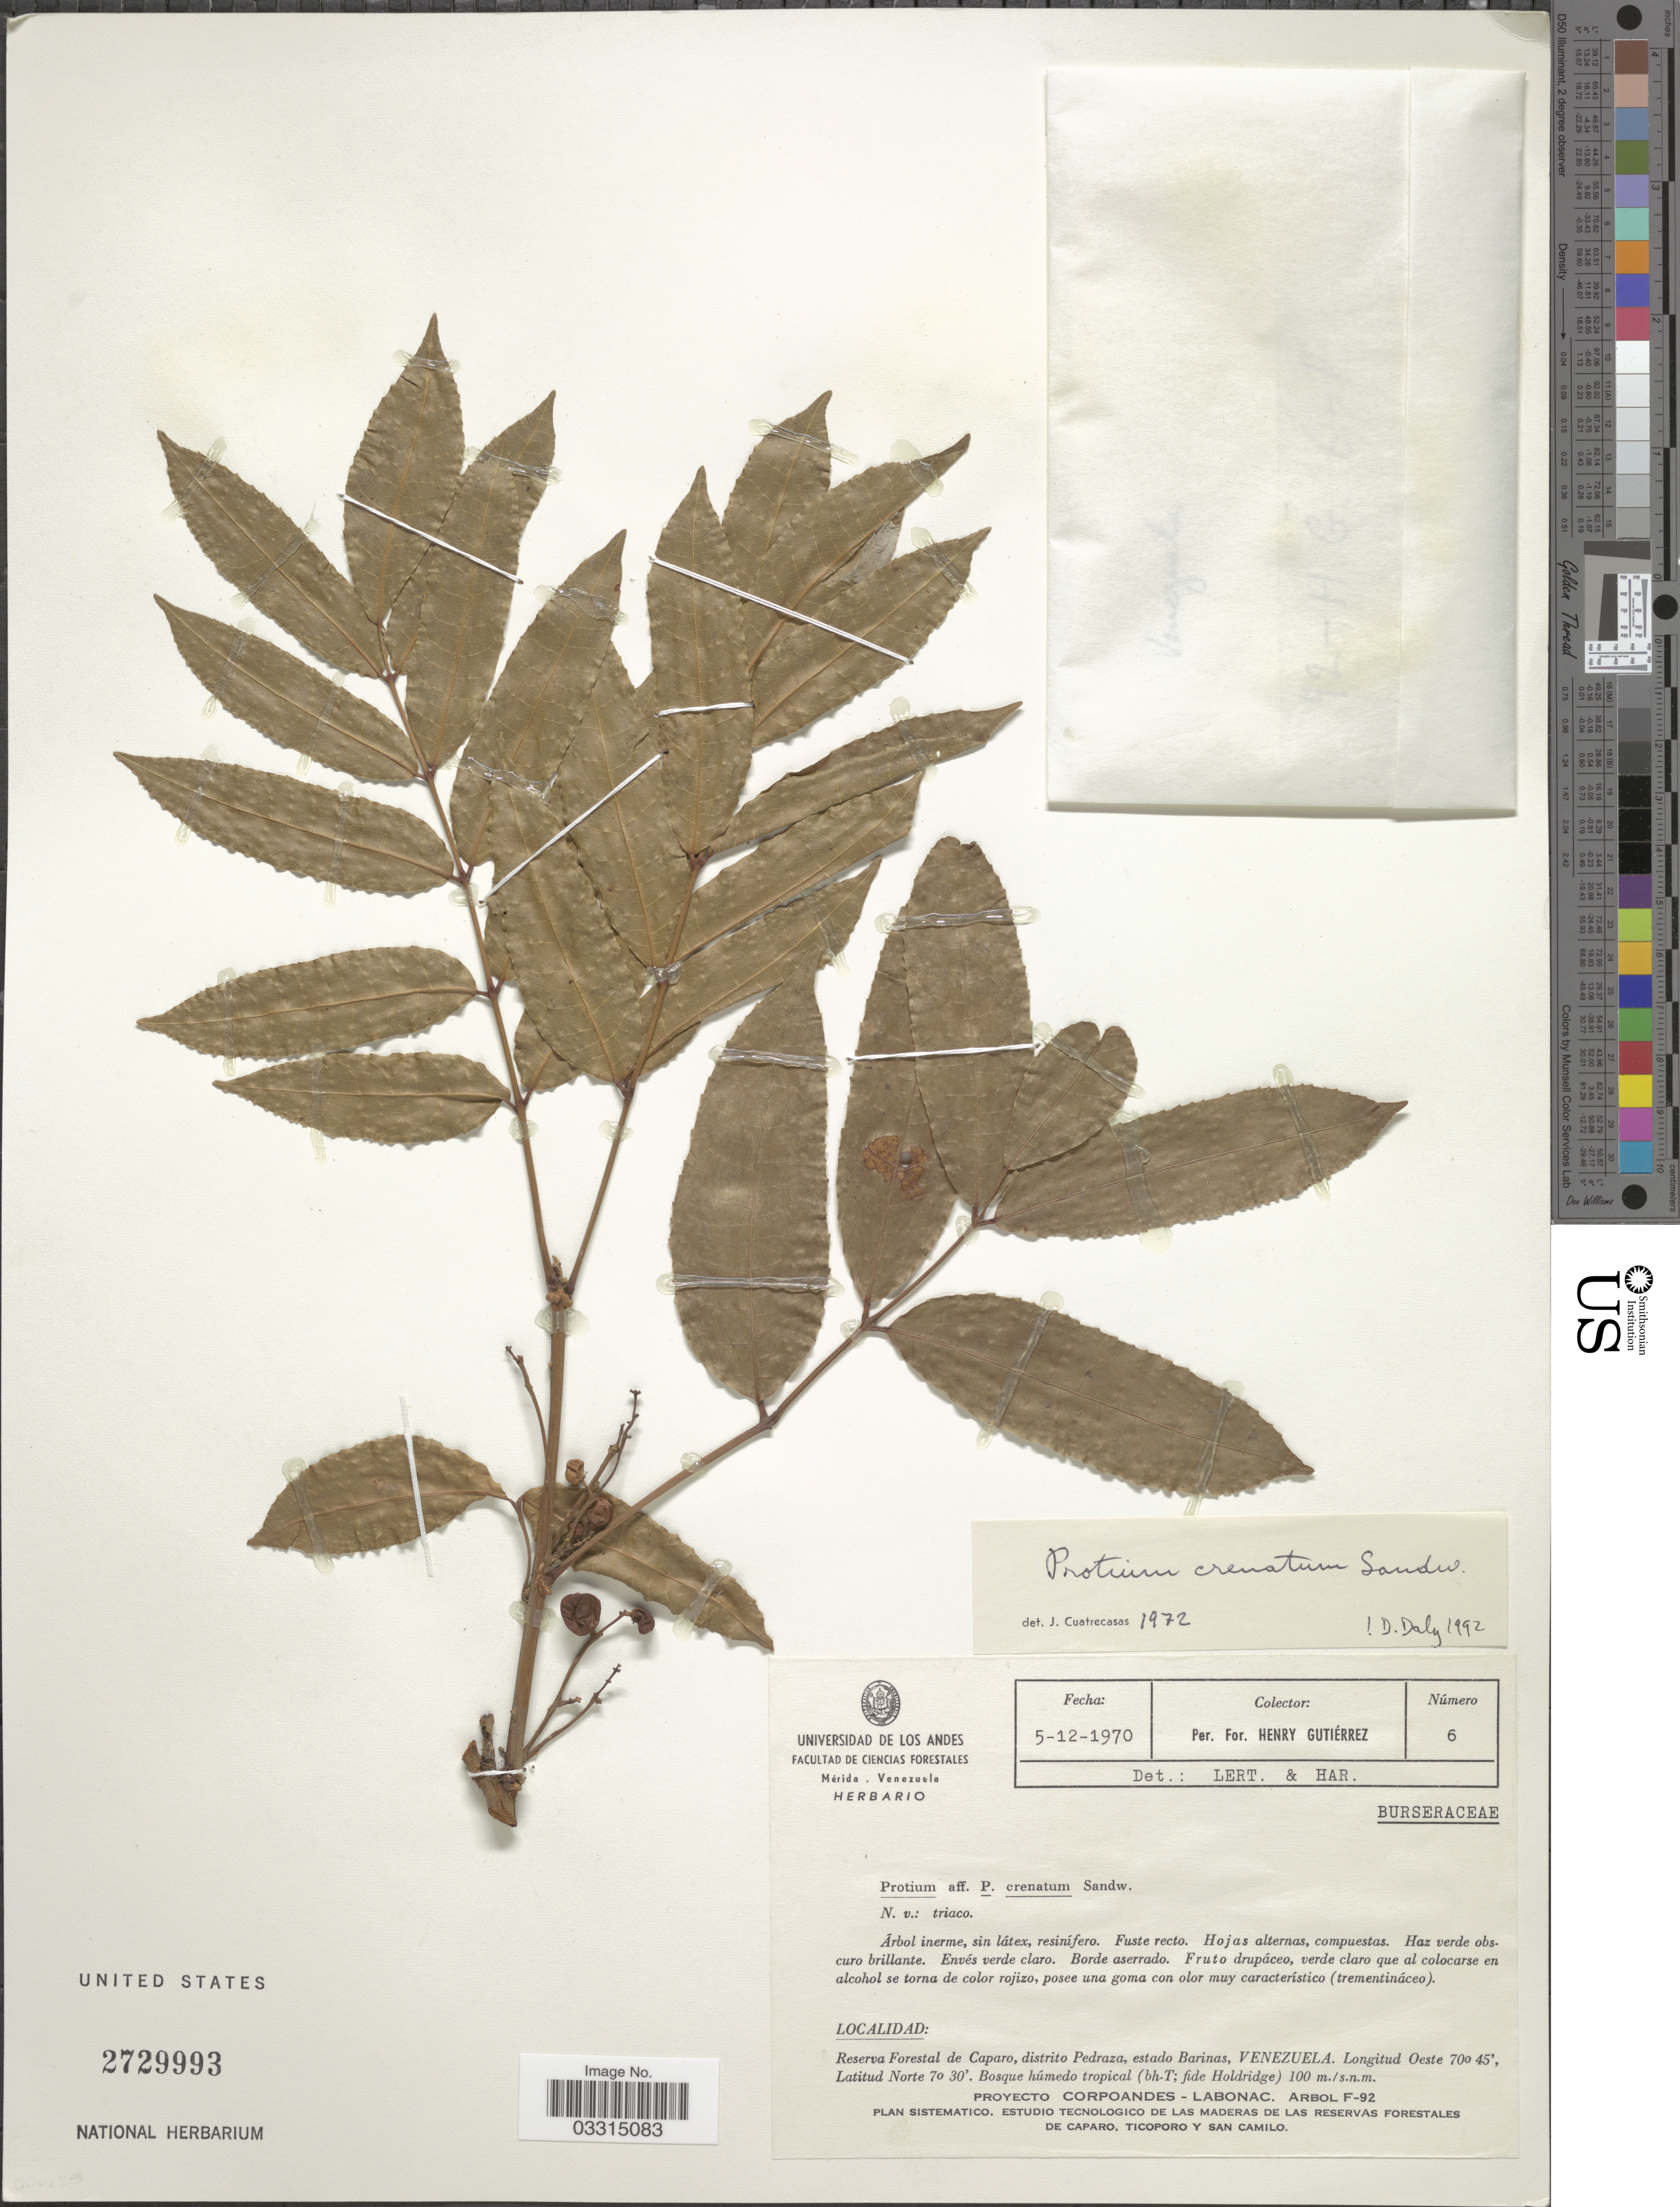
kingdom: Plantae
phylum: Tracheophyta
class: Magnoliopsida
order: Sapindales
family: Burseraceae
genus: Protium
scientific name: Protium crenatum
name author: Sandwith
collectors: H. Gutierrez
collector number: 6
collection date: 1970-12-05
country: Venezuela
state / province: Barinas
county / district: Pedraza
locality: Reserva Forestal de Caparo, distrito Pedraza.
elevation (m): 100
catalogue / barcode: US 2729993